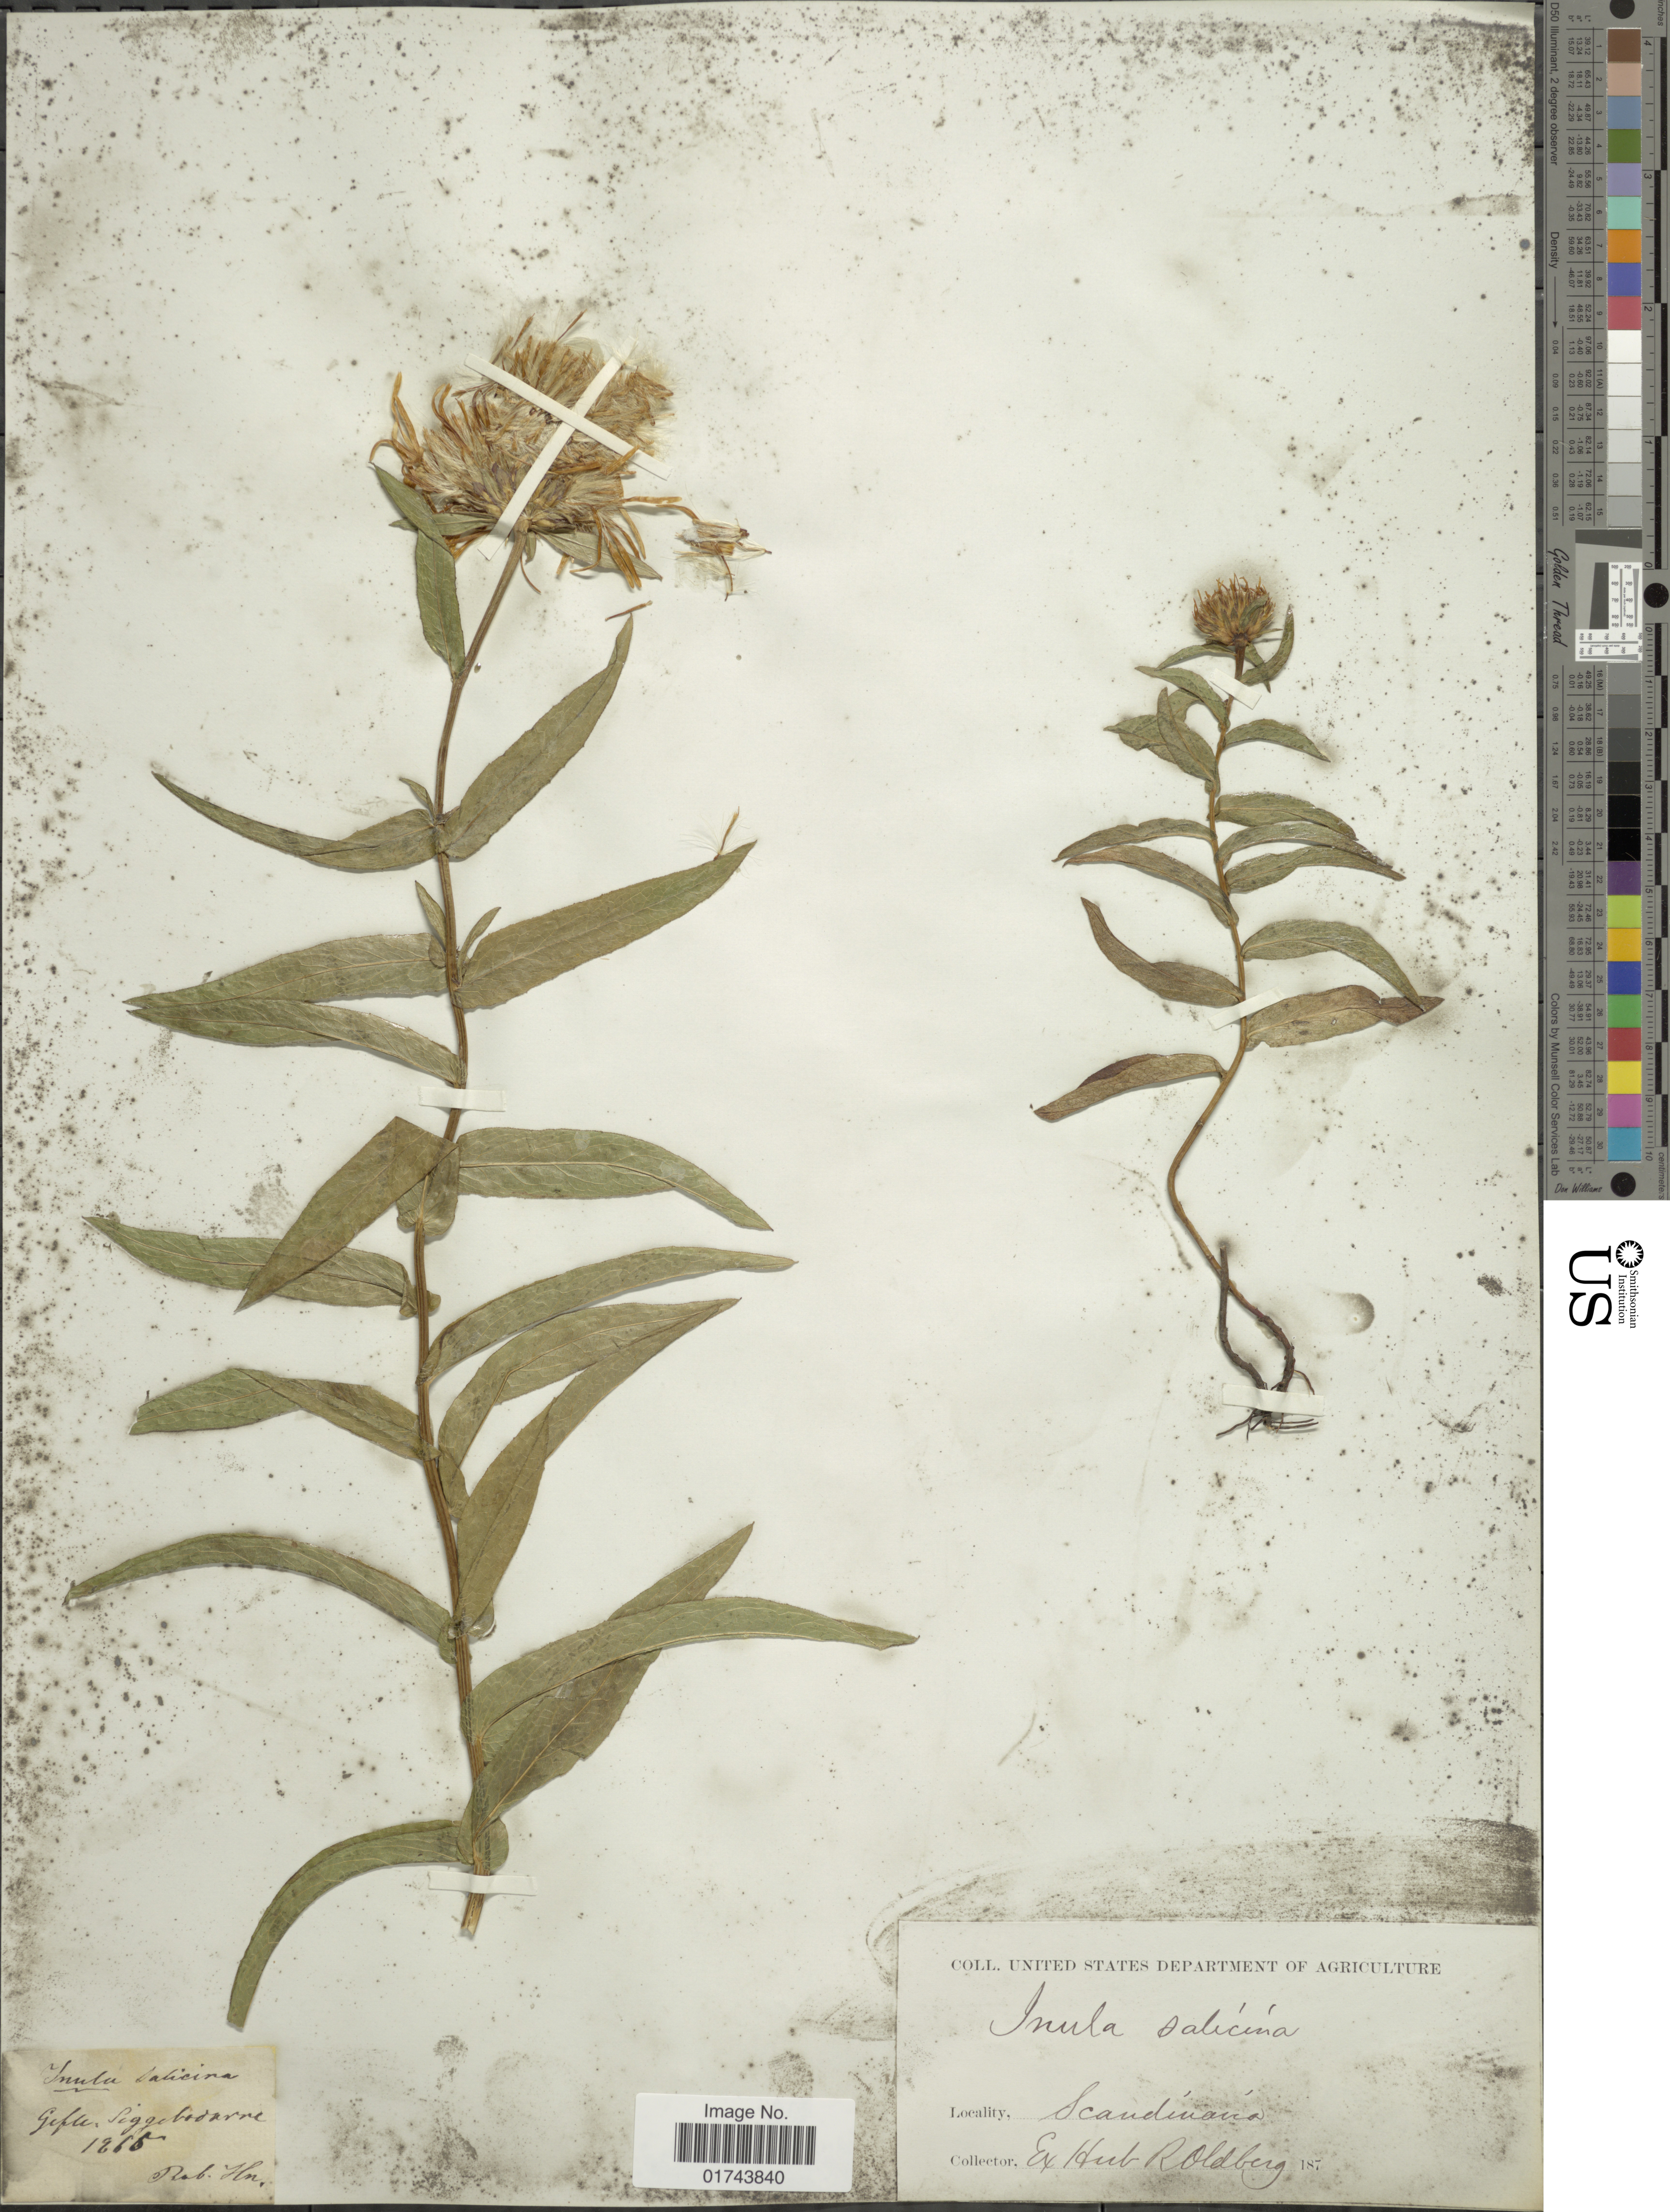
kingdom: Plantae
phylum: Tracheophyta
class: Magnoliopsida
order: Asterales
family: Asteraceae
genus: Inula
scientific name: Inula salicina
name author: L.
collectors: ex herb. R. Oldberg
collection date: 1865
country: Sweden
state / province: Gävleborg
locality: Scandinavia